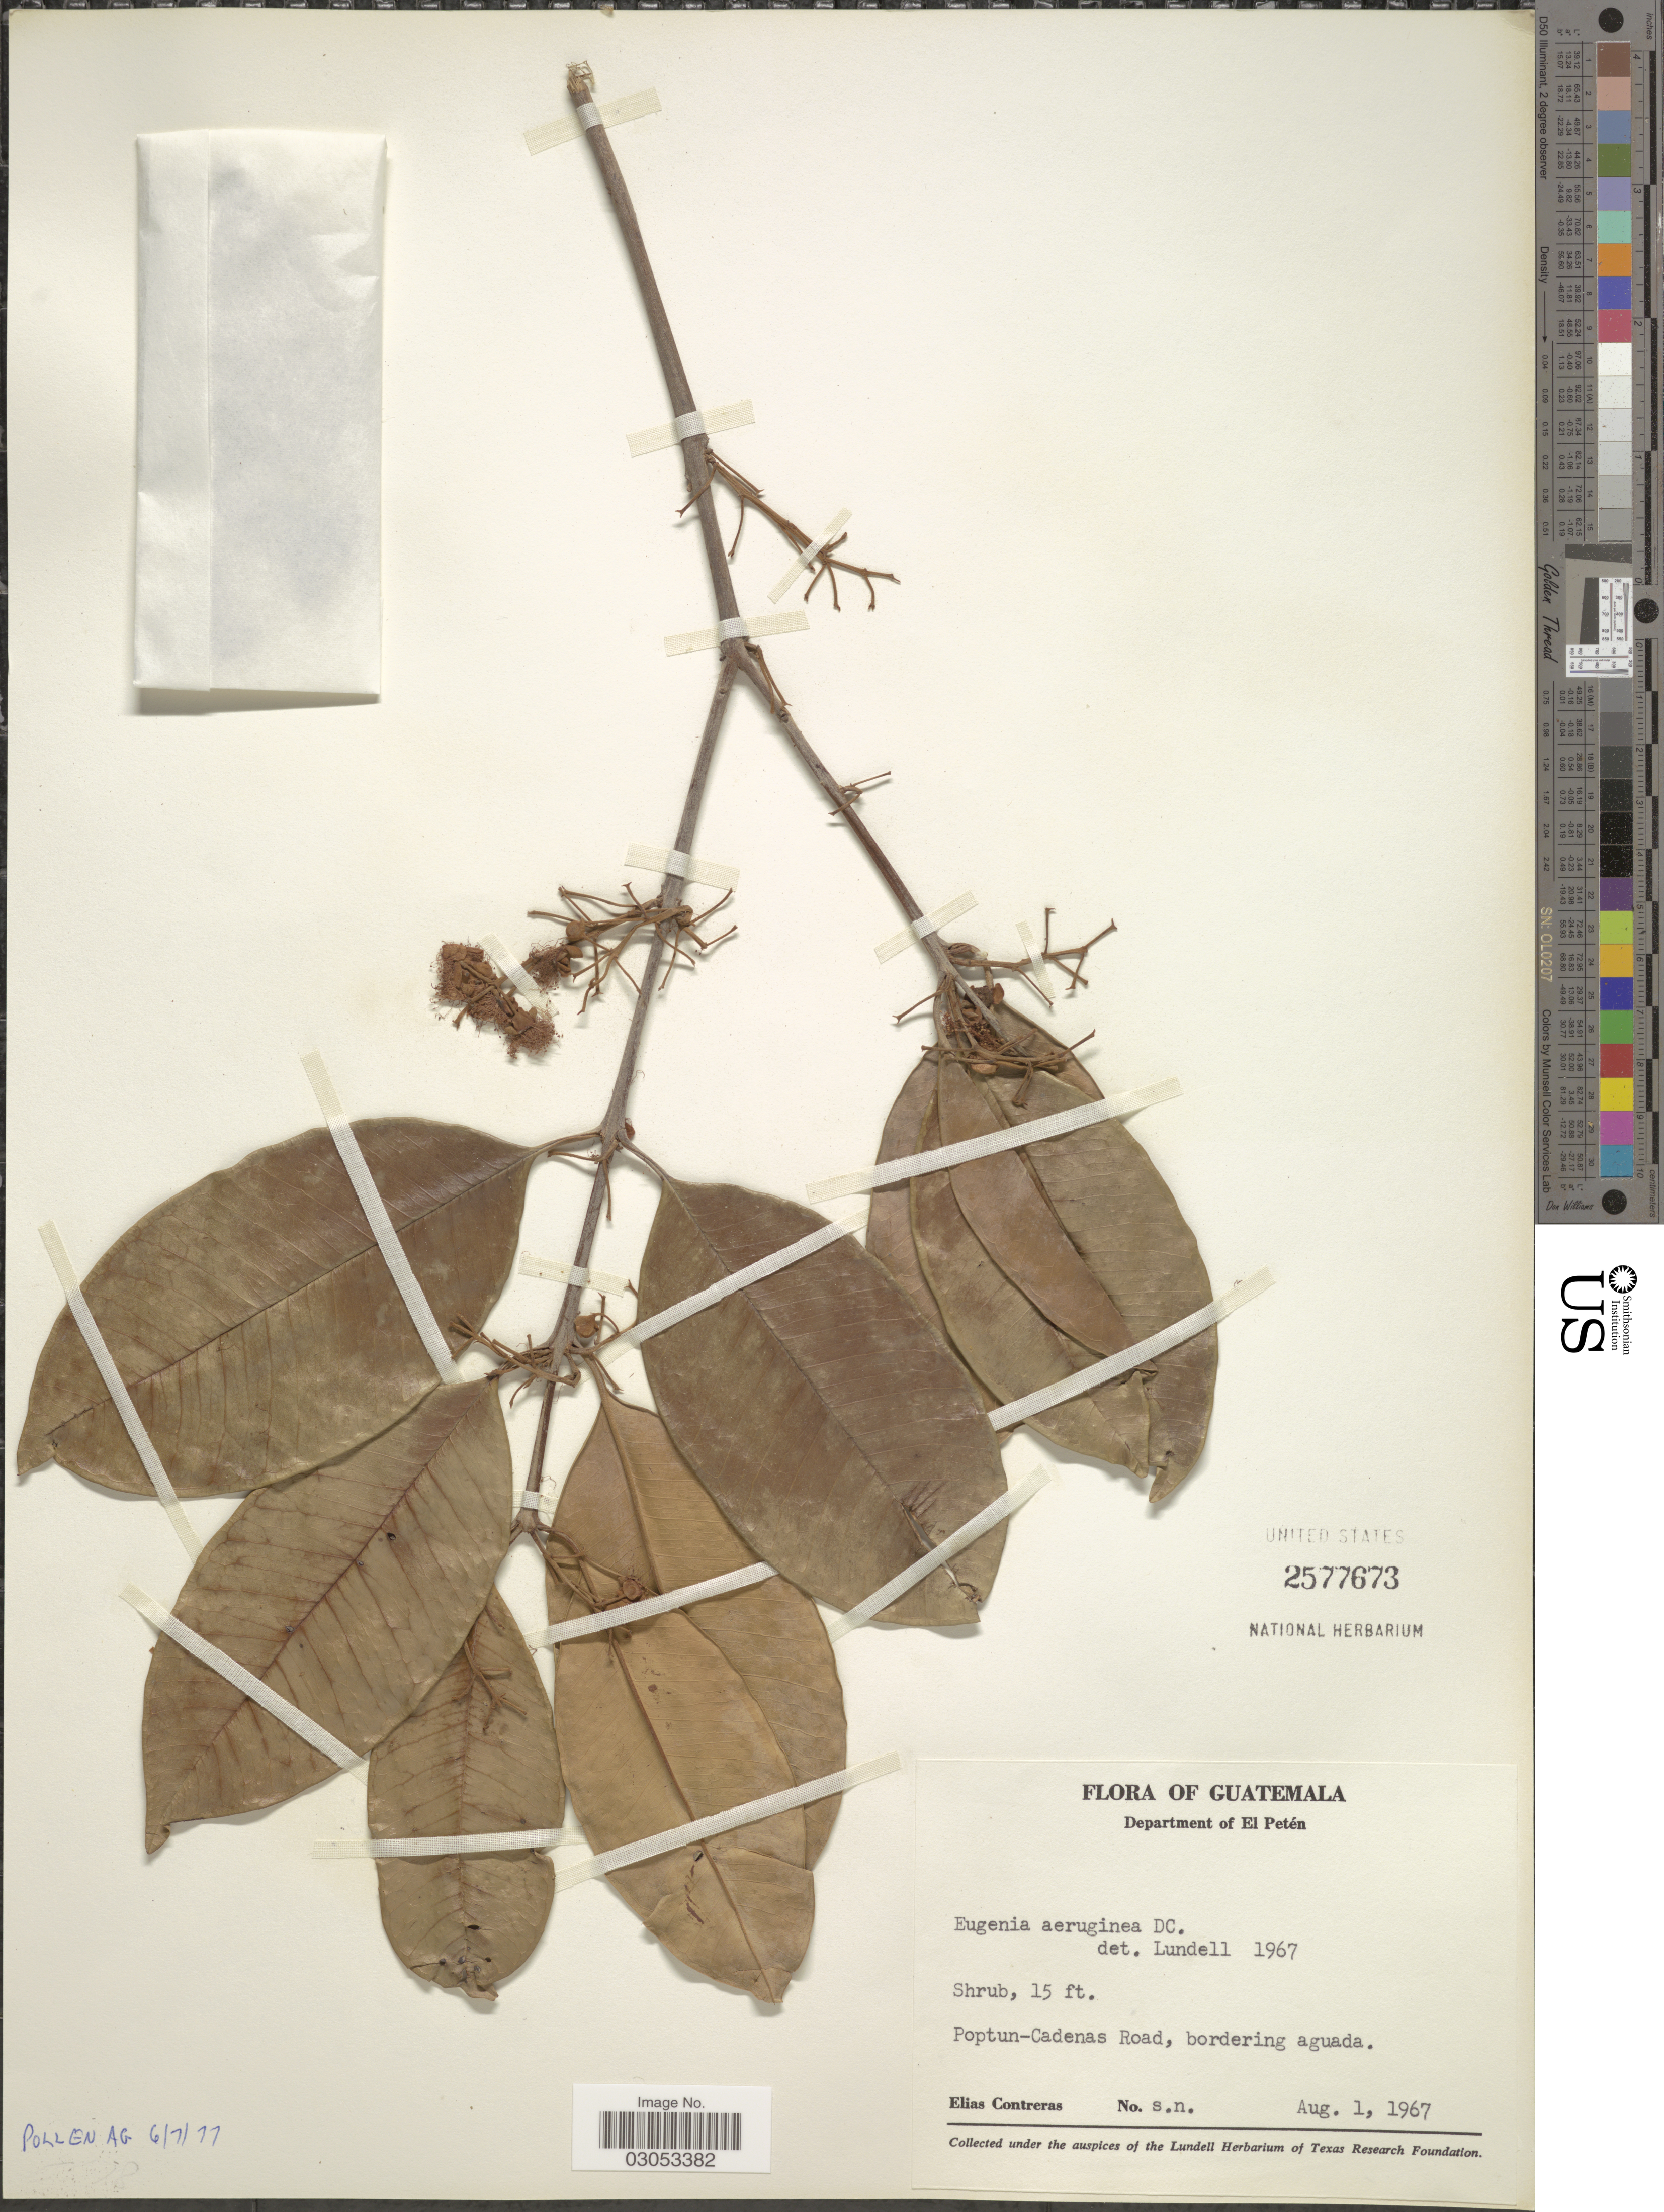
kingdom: Plantae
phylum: Tracheophyta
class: Magnoliopsida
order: Myrtales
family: Myrtaceae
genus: Eugenia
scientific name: Eugenia aeruginea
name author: DC.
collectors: E. Contreras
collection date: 1967-08-01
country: Guatemala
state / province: El Petén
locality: Department of El Peten, Poptun-Cadenas Road, bordering aguada.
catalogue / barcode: US 2577673